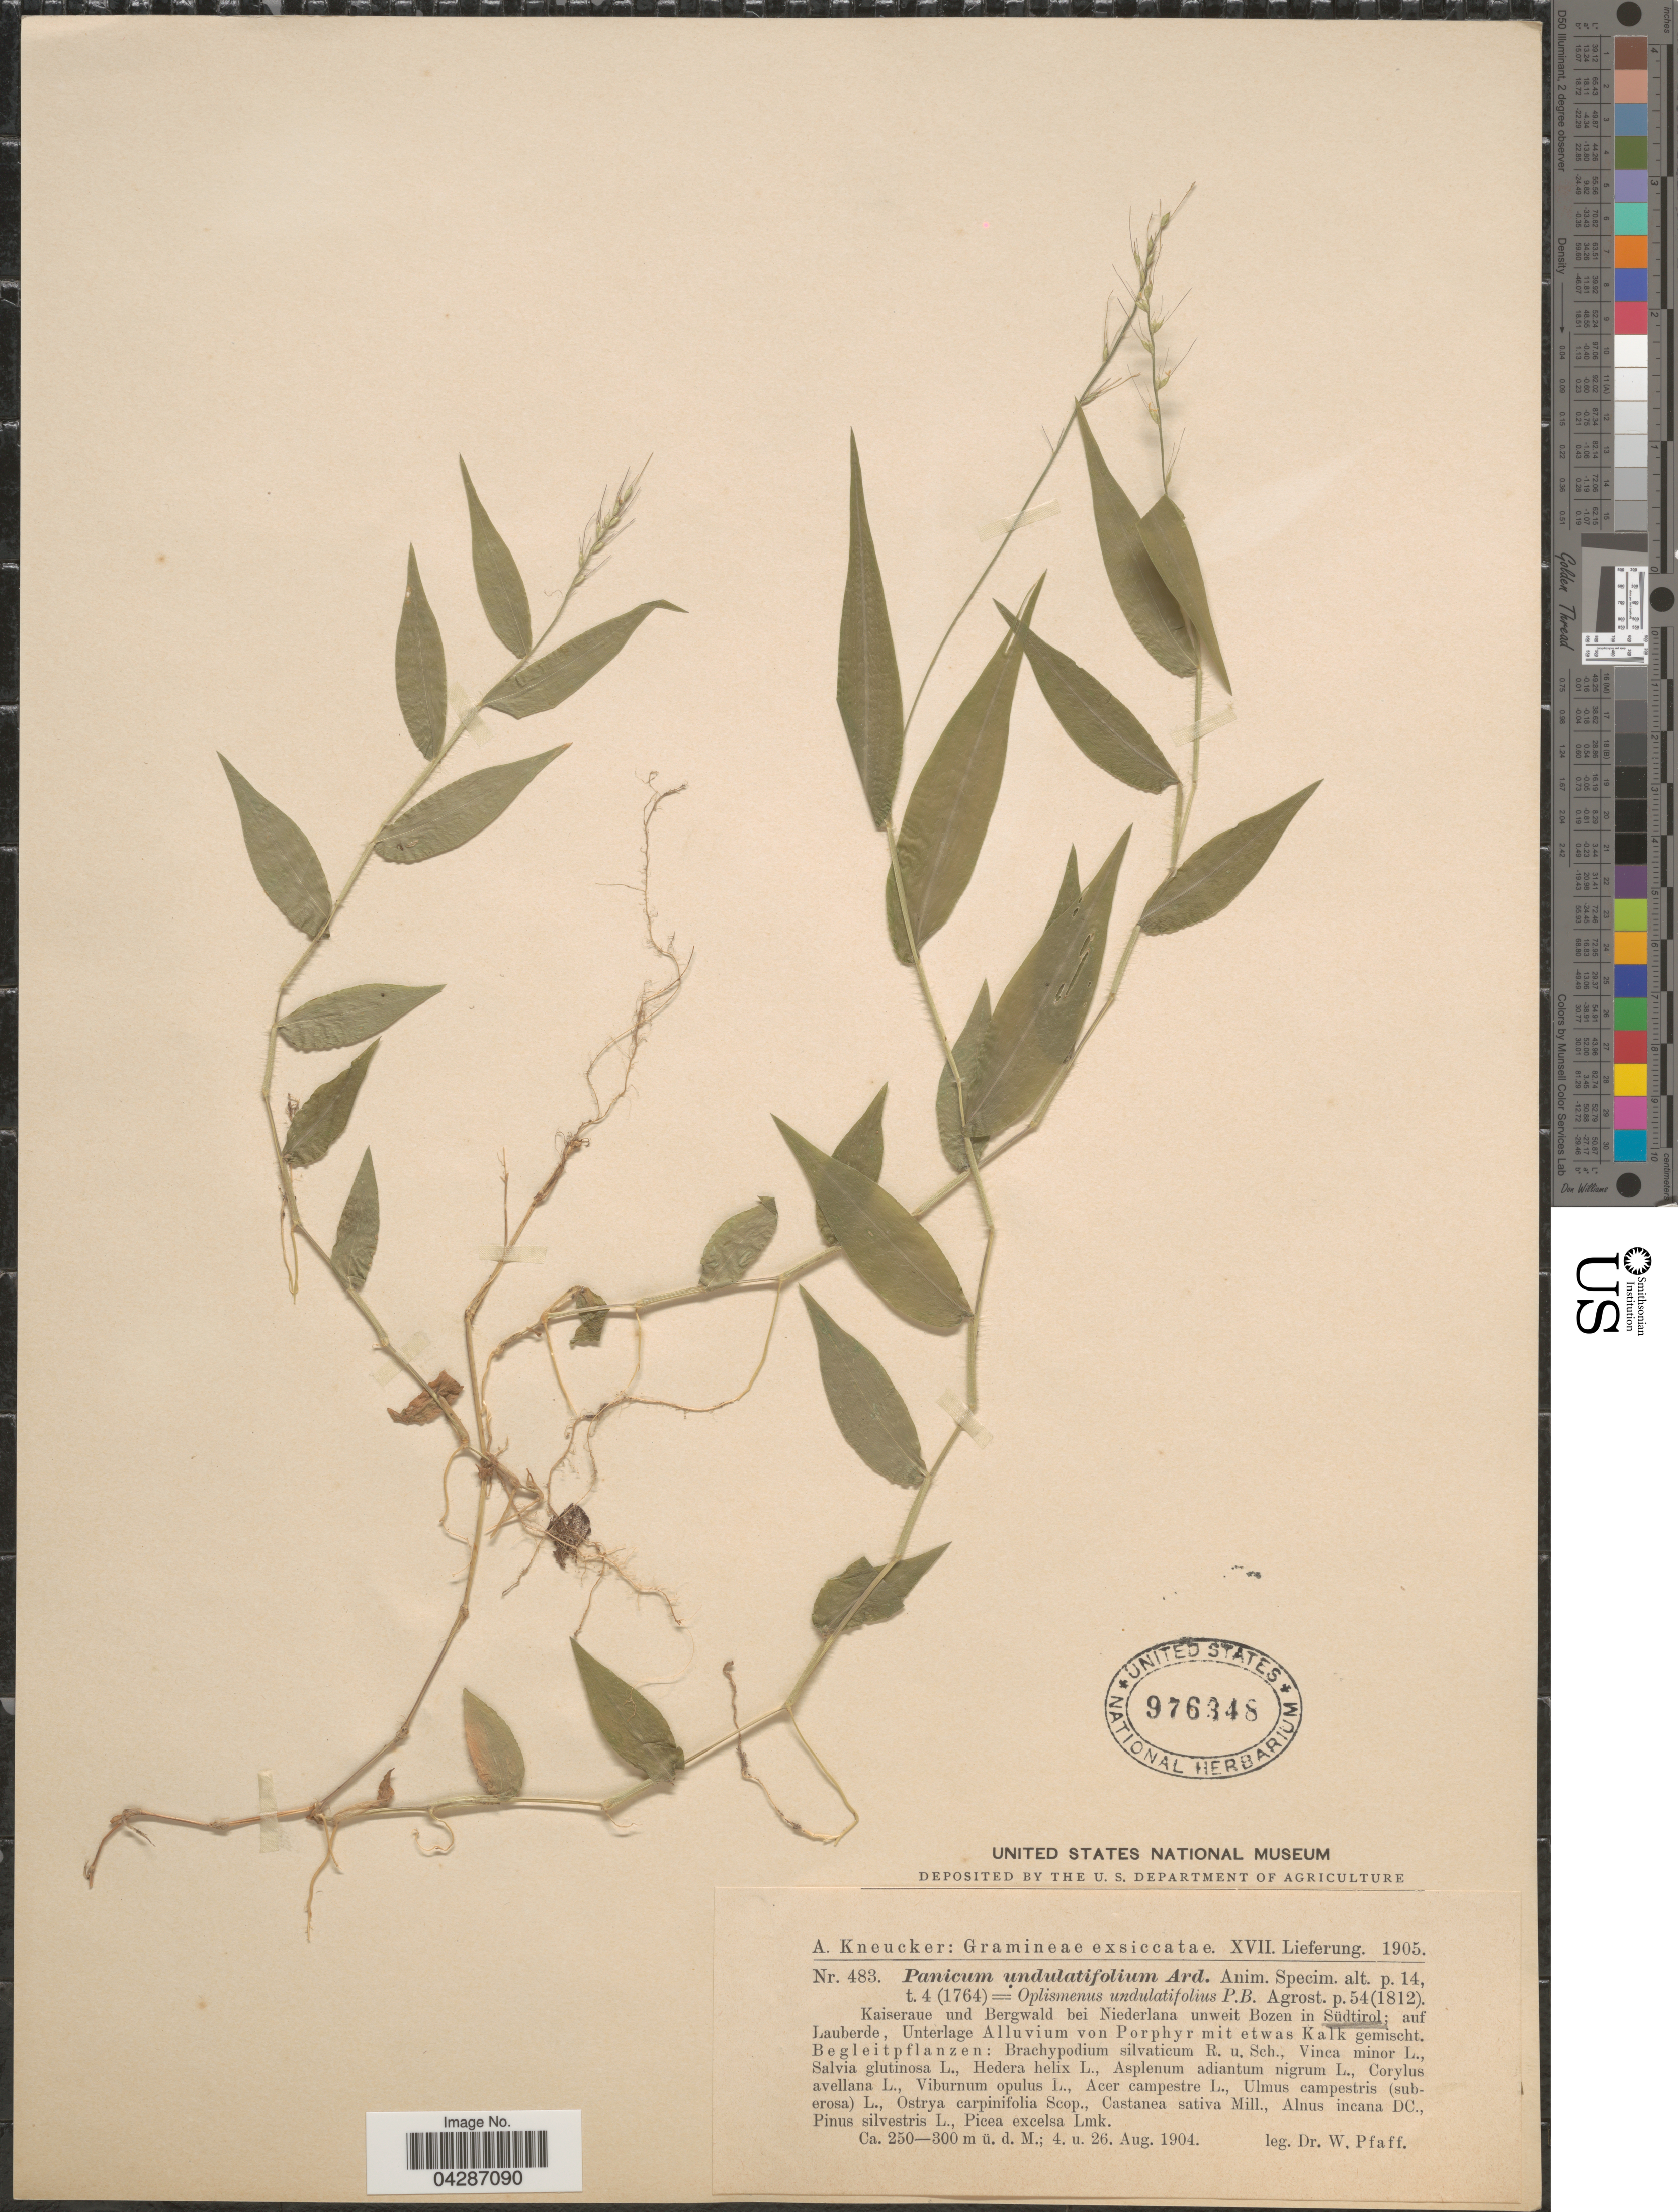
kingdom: Plantae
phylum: Tracheophyta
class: Liliopsida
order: Poales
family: Poaceae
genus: Oplismenus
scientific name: Oplismenus undulatifolius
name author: (Ard.) P. Beauv.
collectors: W. Pfaff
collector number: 483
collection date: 1904-08-04/1904-08-26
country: Italy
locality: Kaiseraue und Bergwald bei Niederlana unweit Bozen in Südtirol; auf Lauberde.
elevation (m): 250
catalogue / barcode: US 976348